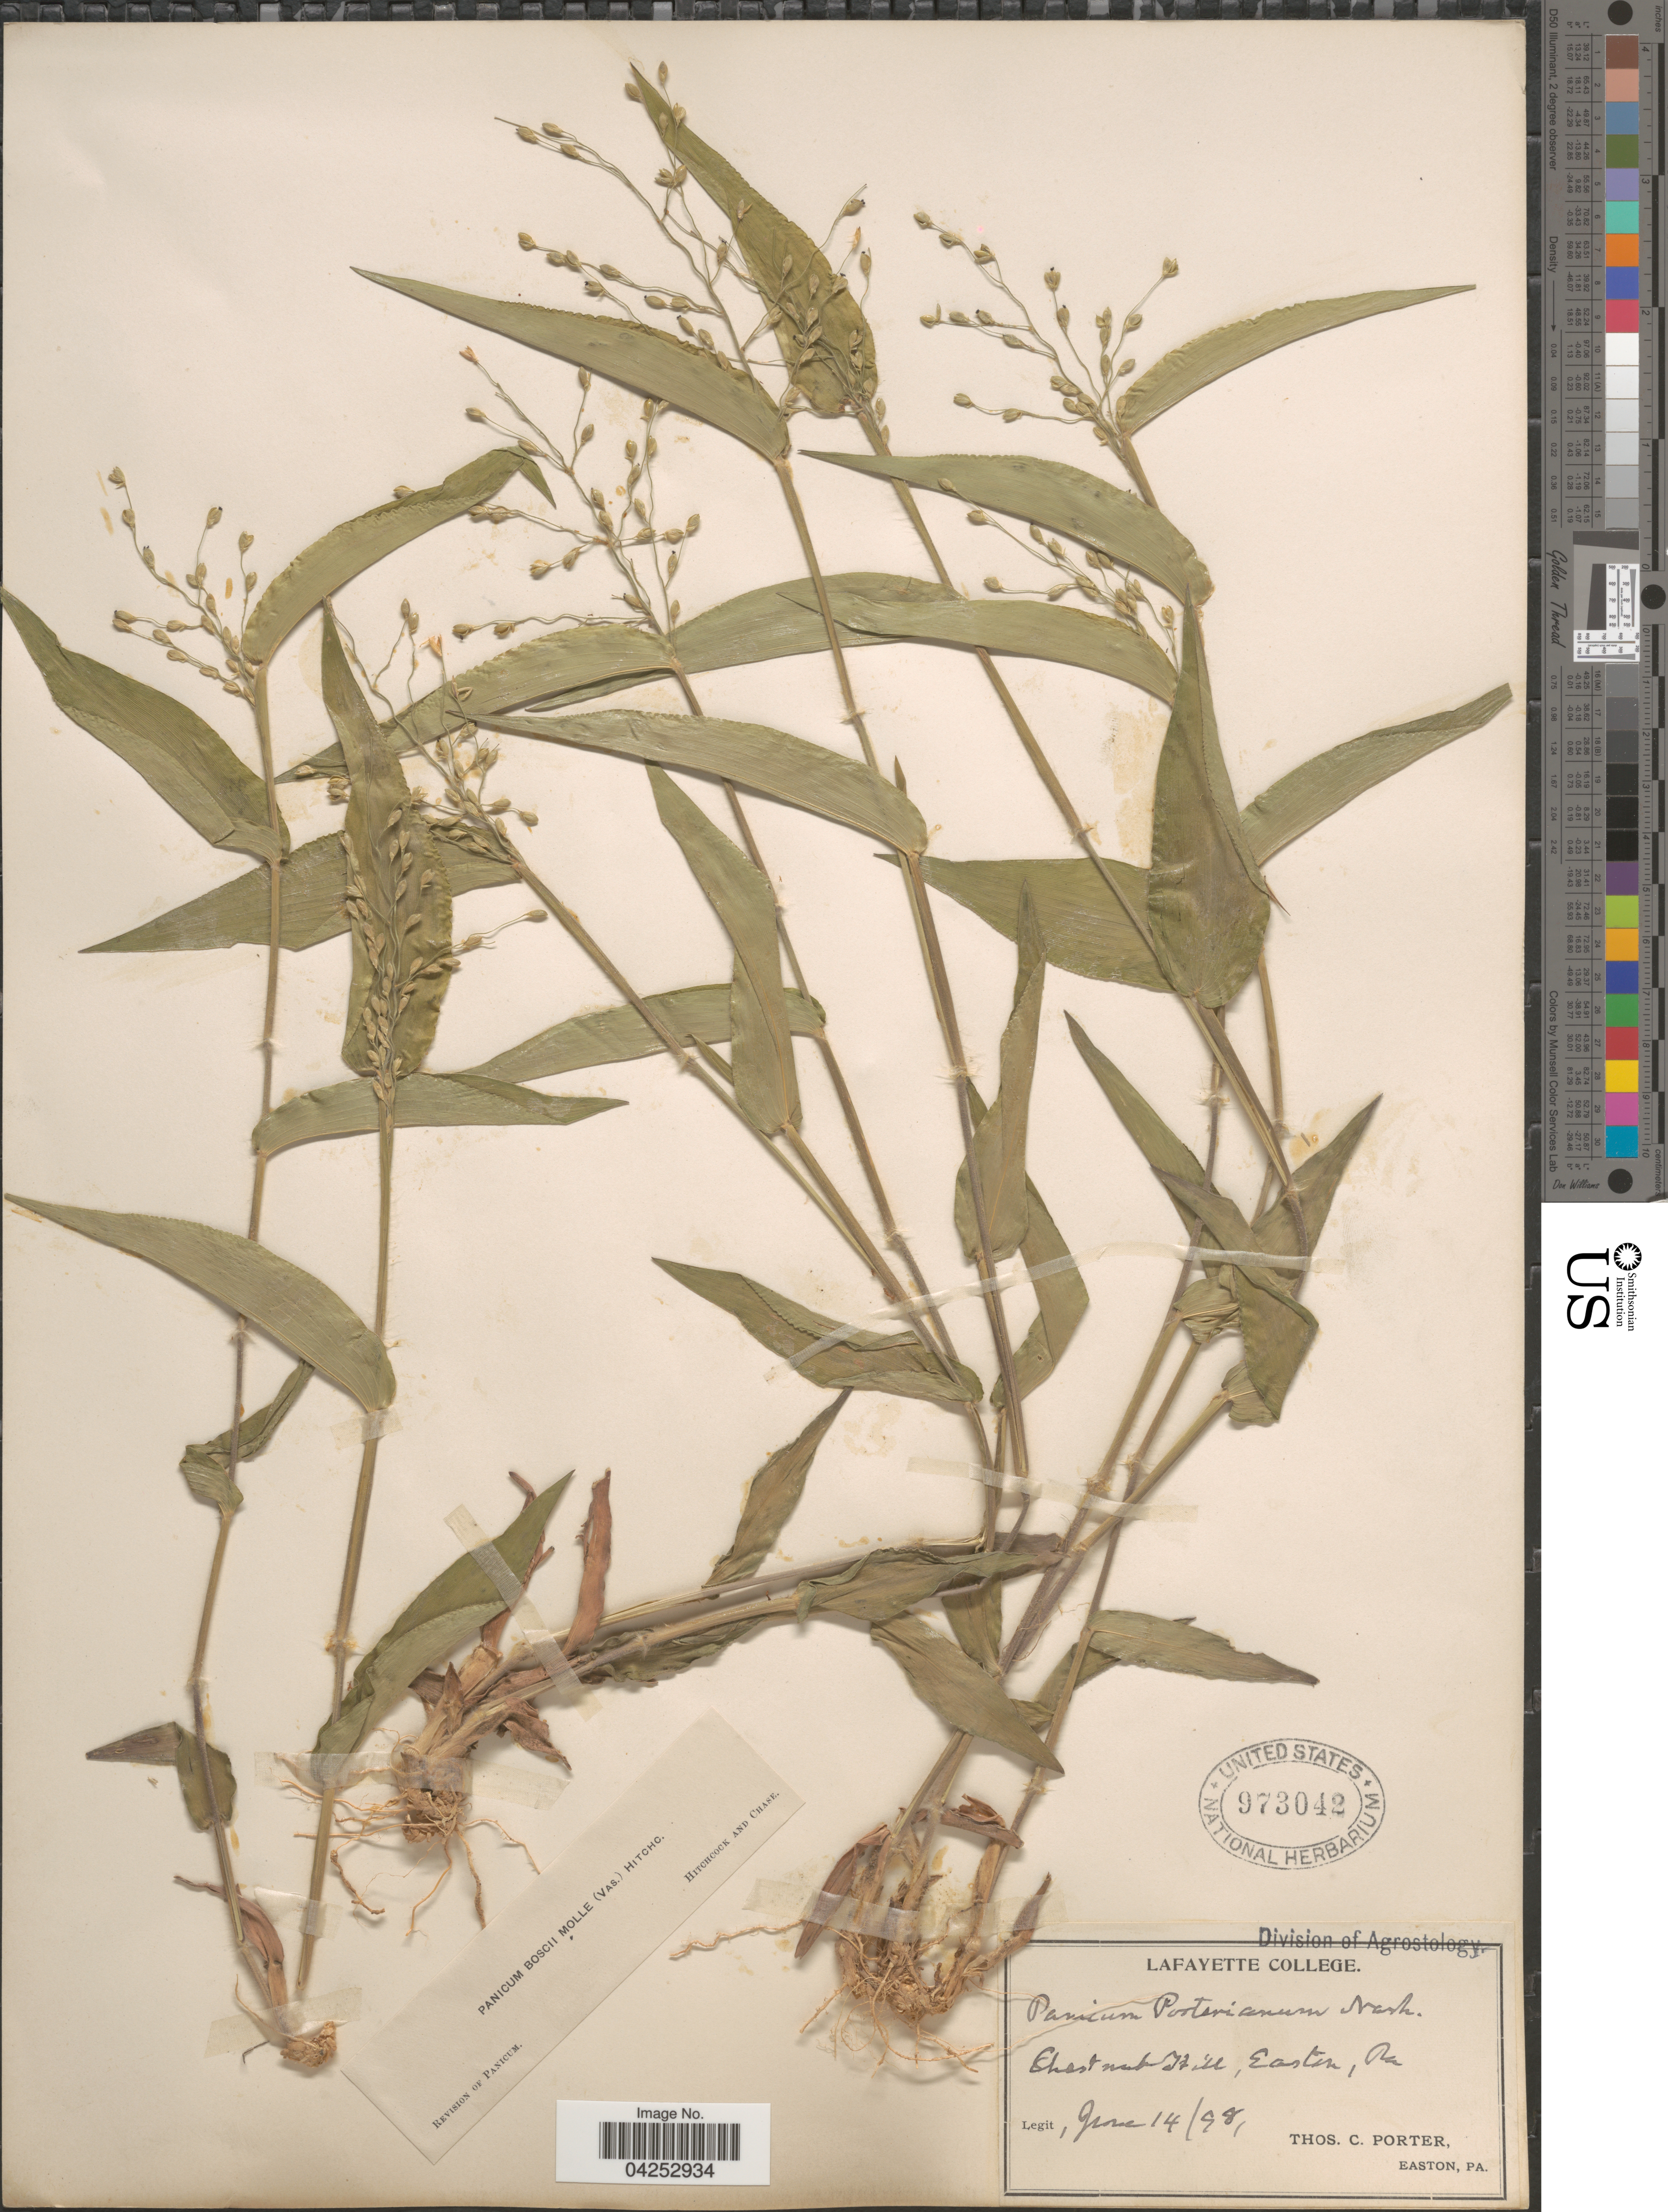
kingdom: Plantae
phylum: Tracheophyta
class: Liliopsida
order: Poales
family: Poaceae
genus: Dichanthelium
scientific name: Dichanthelium boscii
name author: (Poir.) Gould & C.A. Clark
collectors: T. Porter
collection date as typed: Transcribed d/m/y: 14/6/98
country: United States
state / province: Pennsylvania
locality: Chestnut Hill, Easton.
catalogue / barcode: US 973042